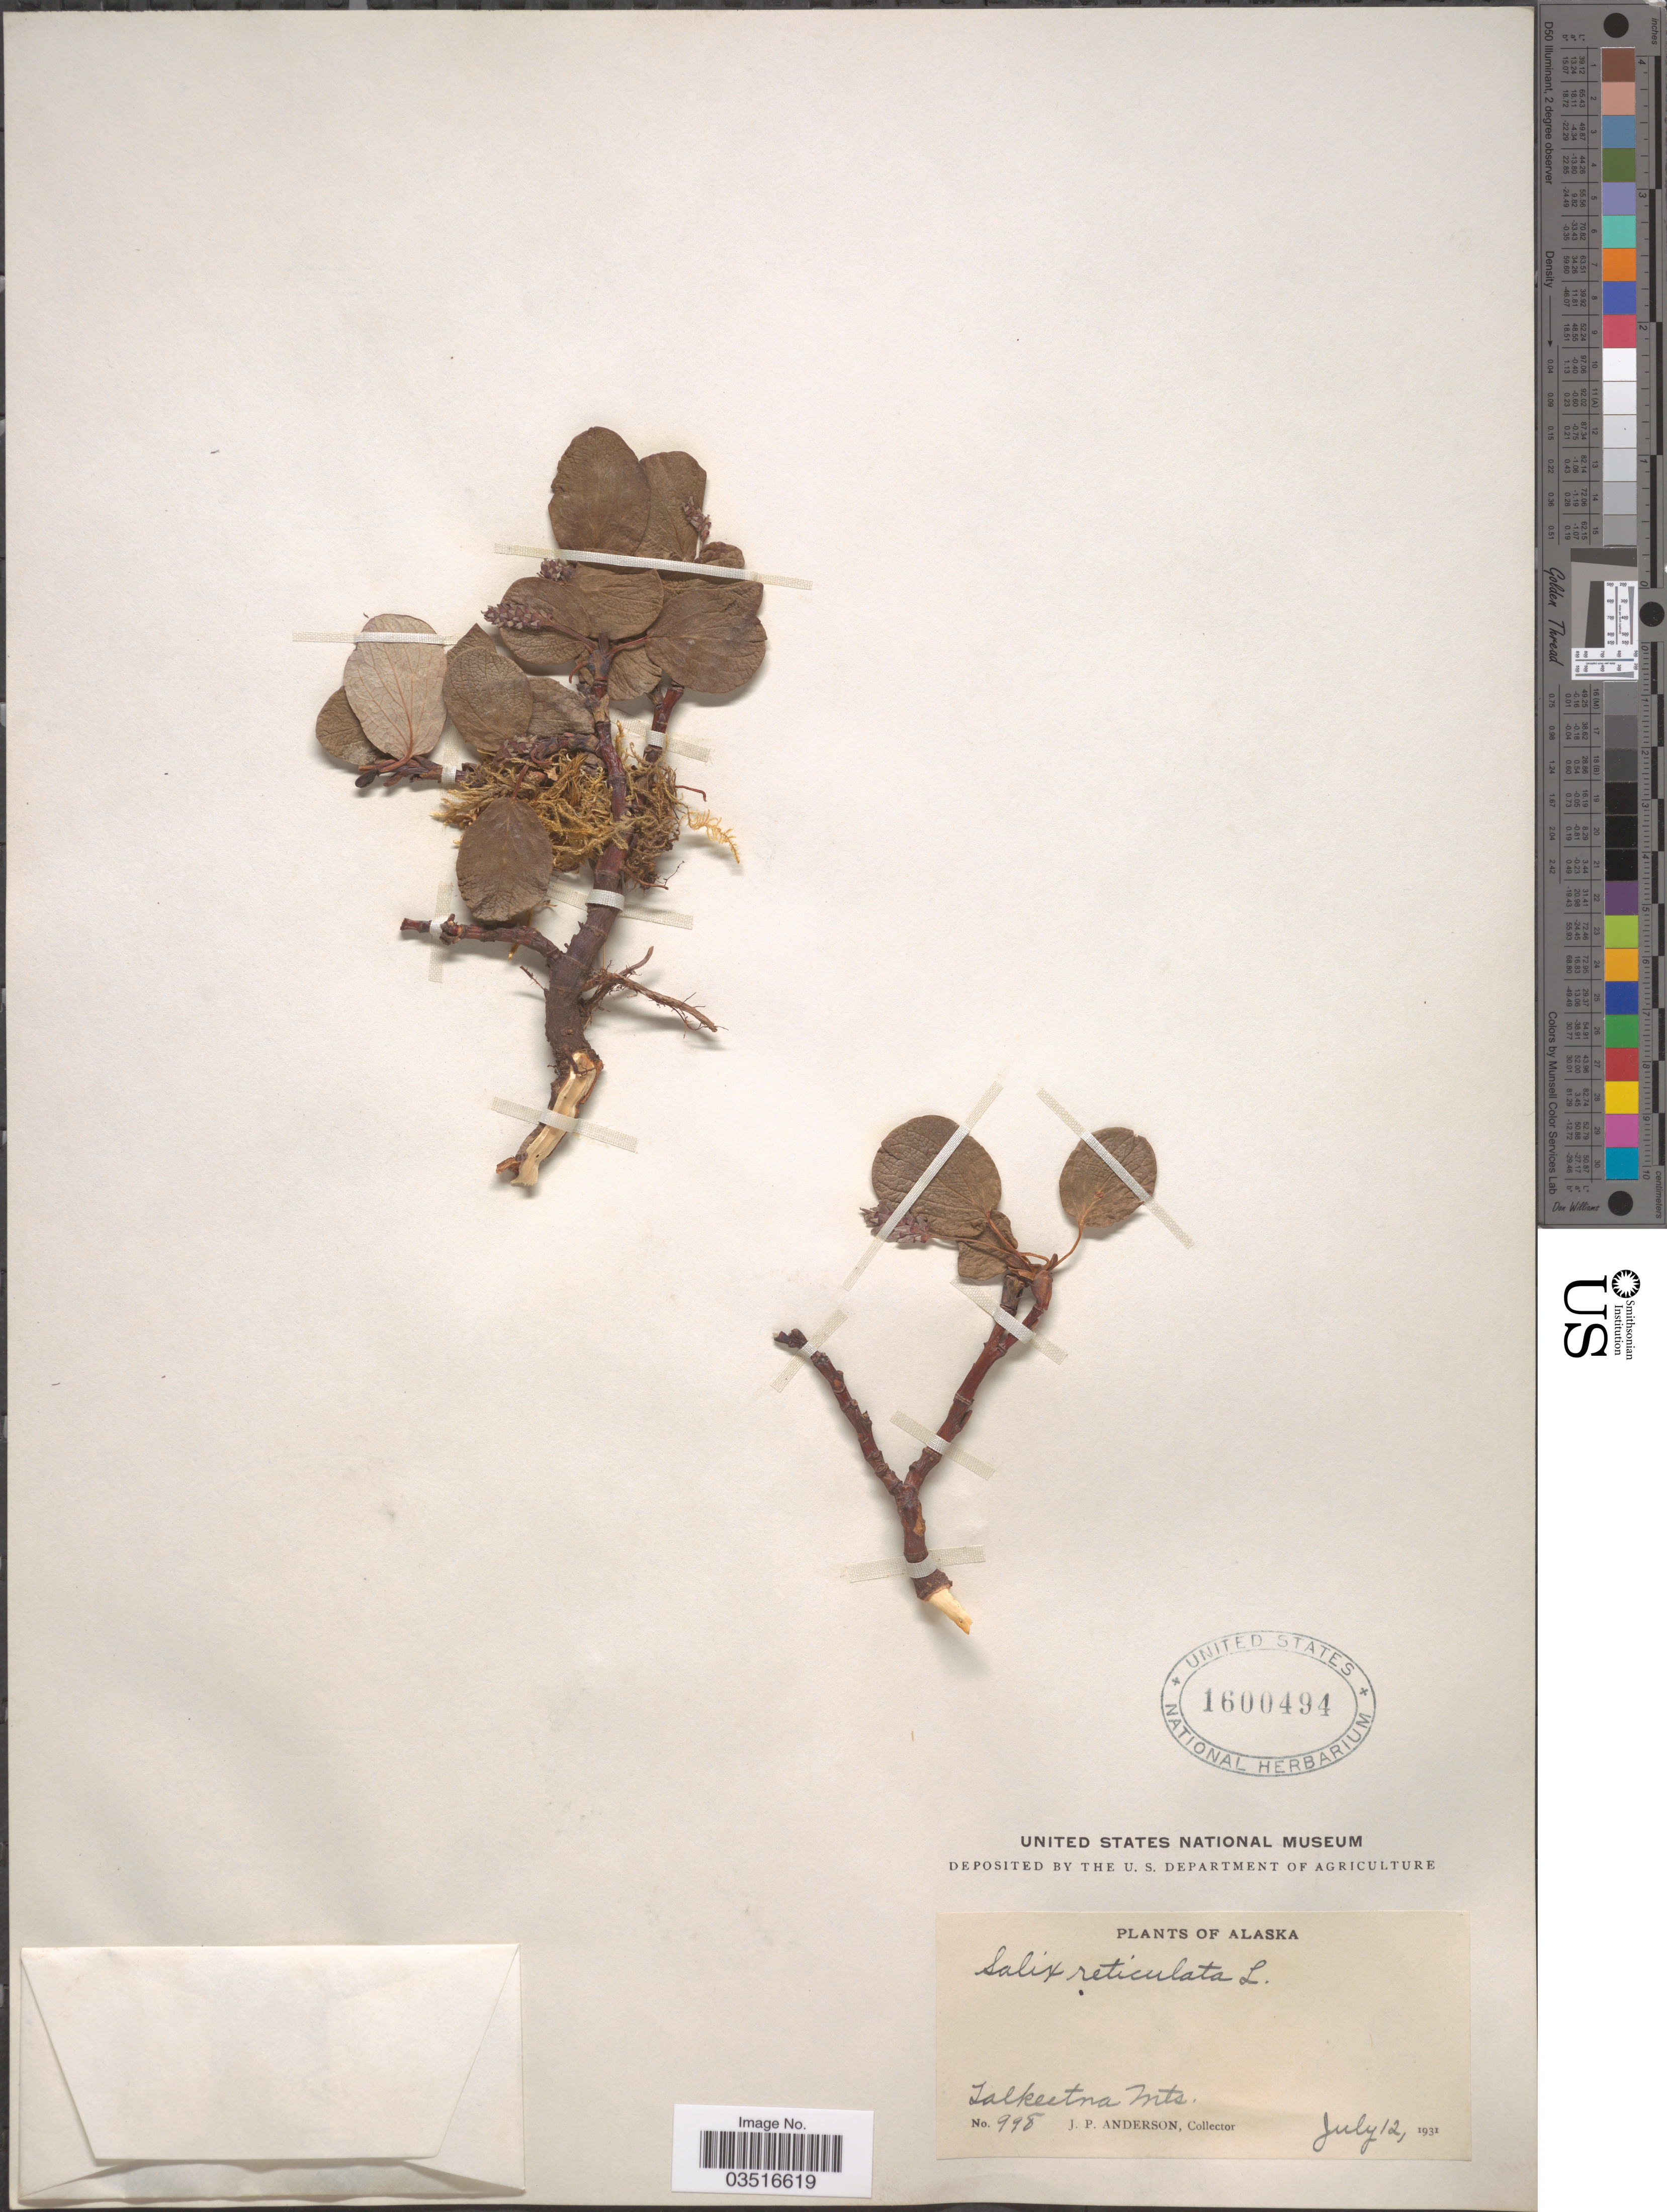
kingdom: Plantae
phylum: Tracheophyta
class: Magnoliopsida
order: Malpighiales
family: Salicaceae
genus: Salix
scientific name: Salix reticulata var. subrotunda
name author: Ser.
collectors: J. P. Anderson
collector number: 998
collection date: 1931-07-12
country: United States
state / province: Alaska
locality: Talkeetna Mts.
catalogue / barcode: US 1600494